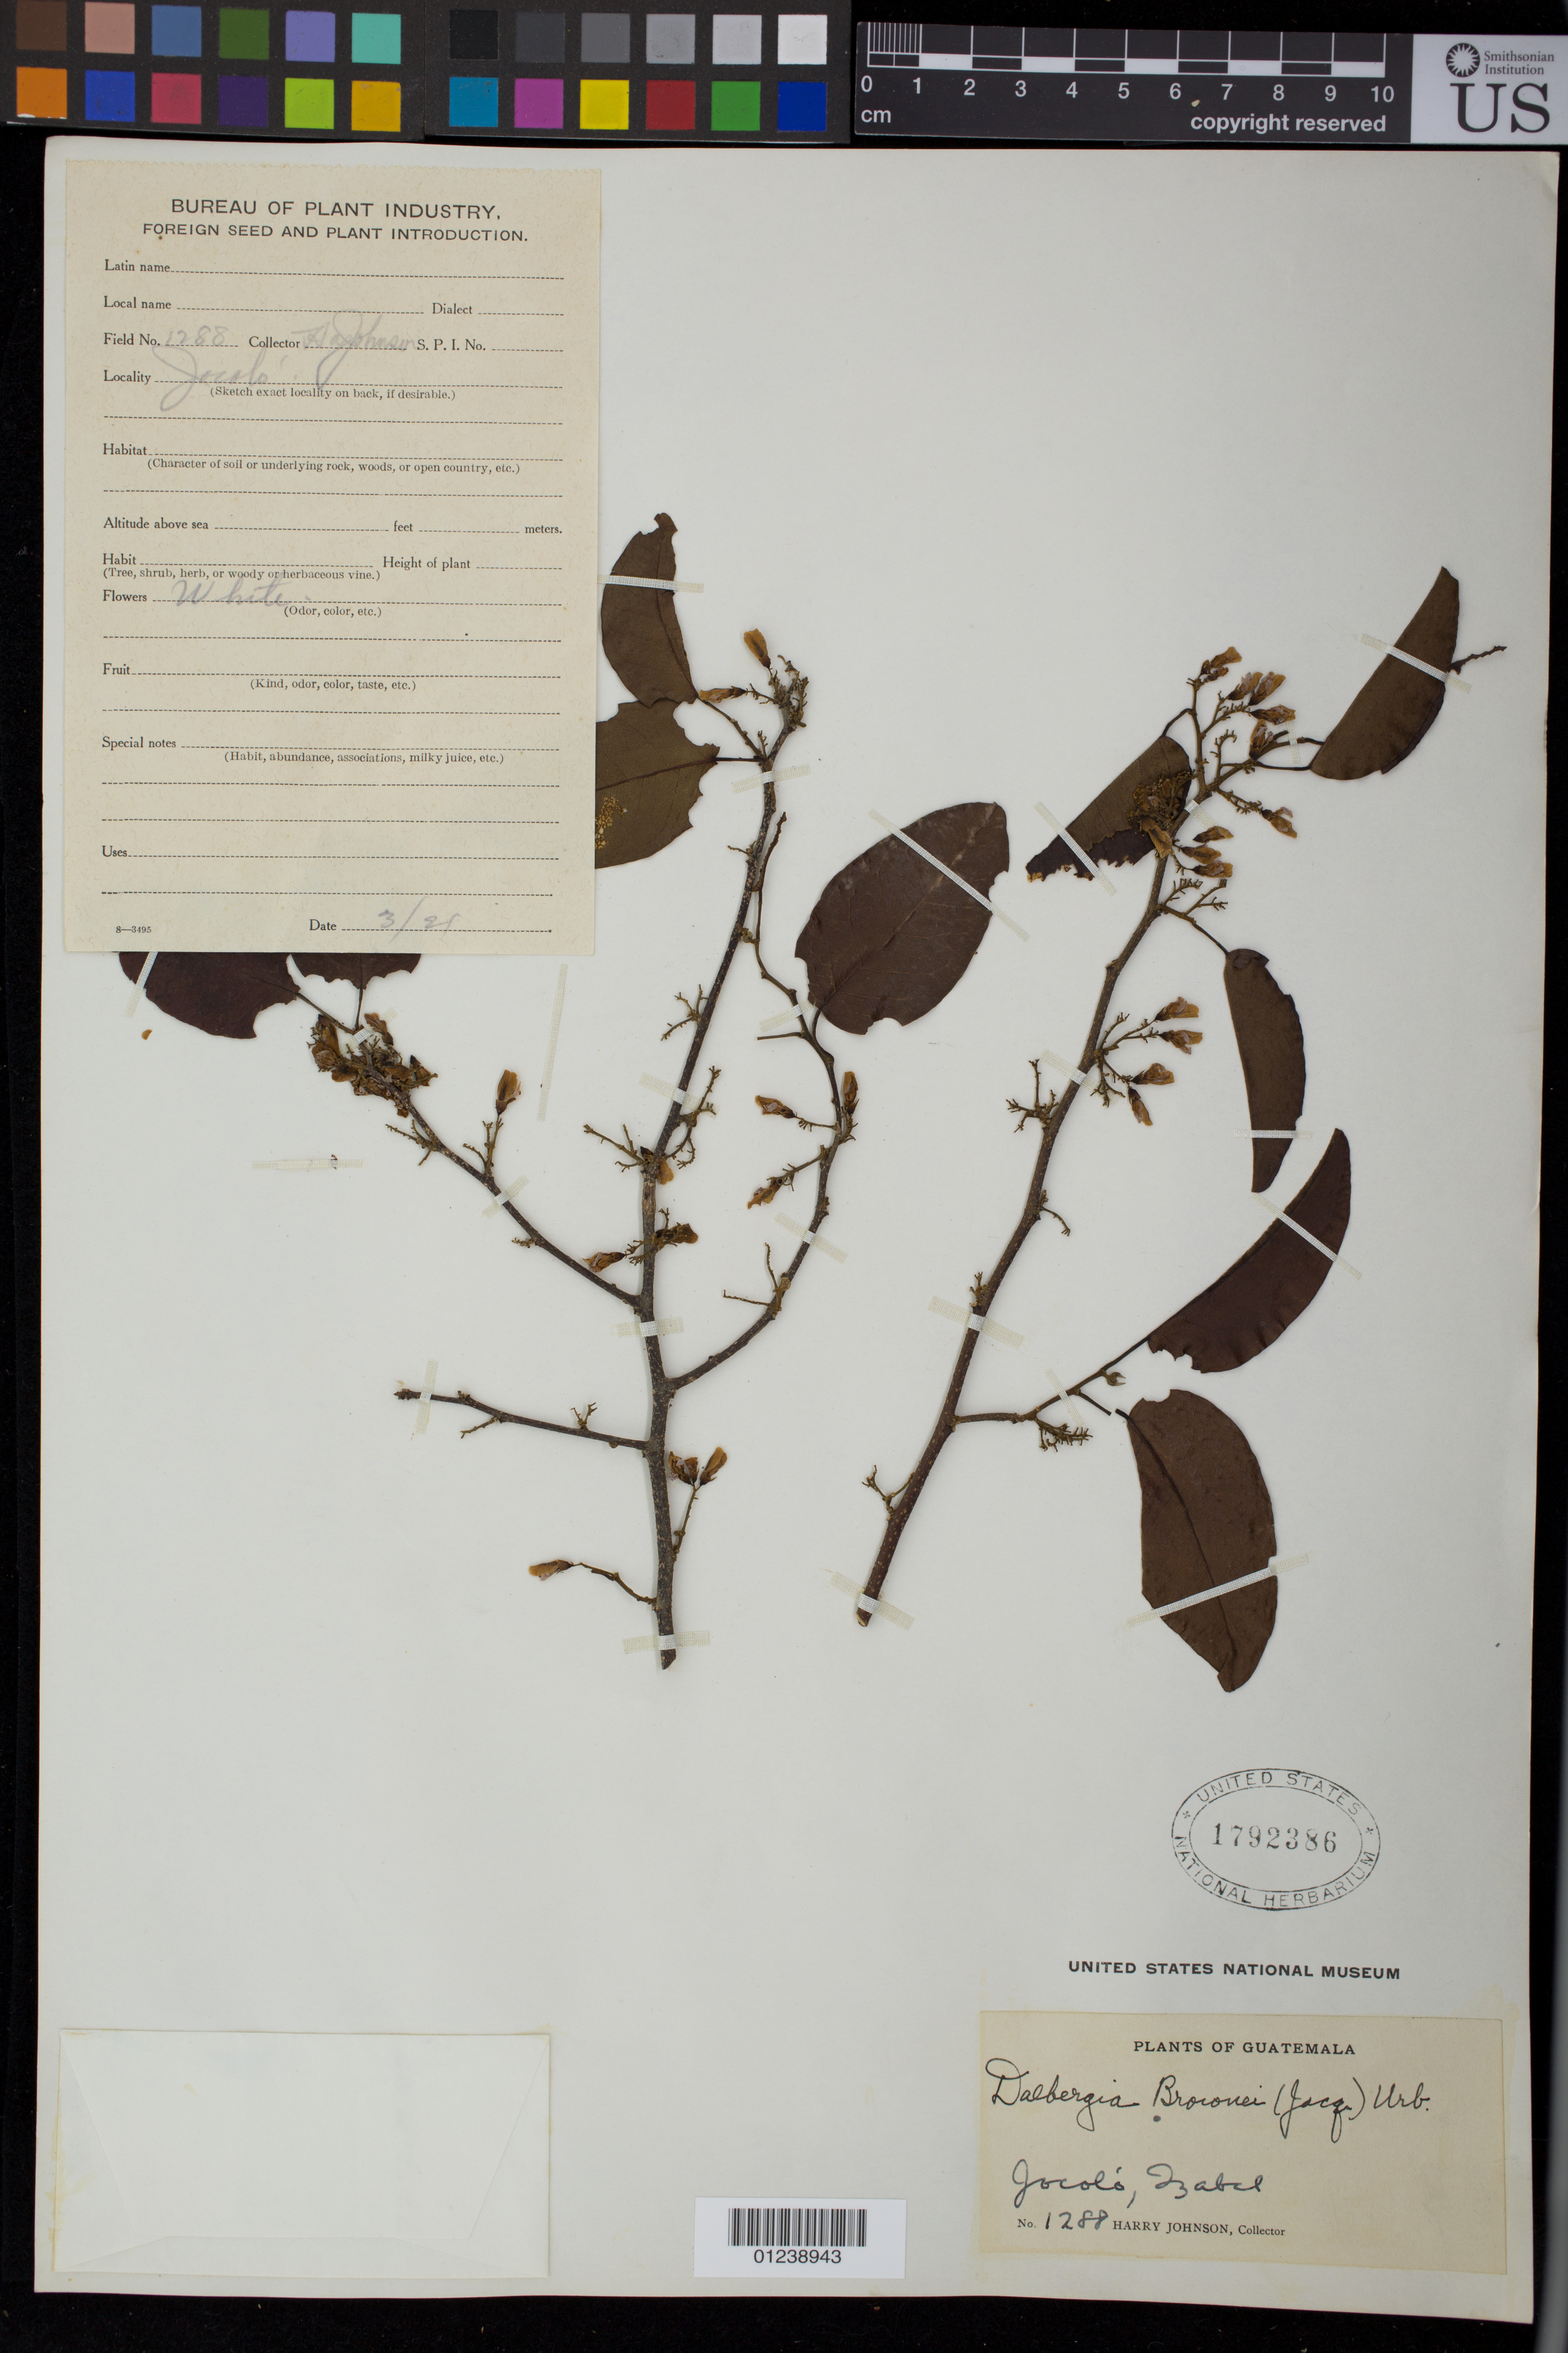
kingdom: Plantae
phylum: Tracheophyta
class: Magnoliopsida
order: Fabales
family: Fabaceae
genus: Dalbergia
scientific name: Dalbergia brownei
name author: (Jacq.) Schinz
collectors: H. Johnson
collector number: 1288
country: Guatemala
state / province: Izabal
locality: Jocolo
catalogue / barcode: US 1792386